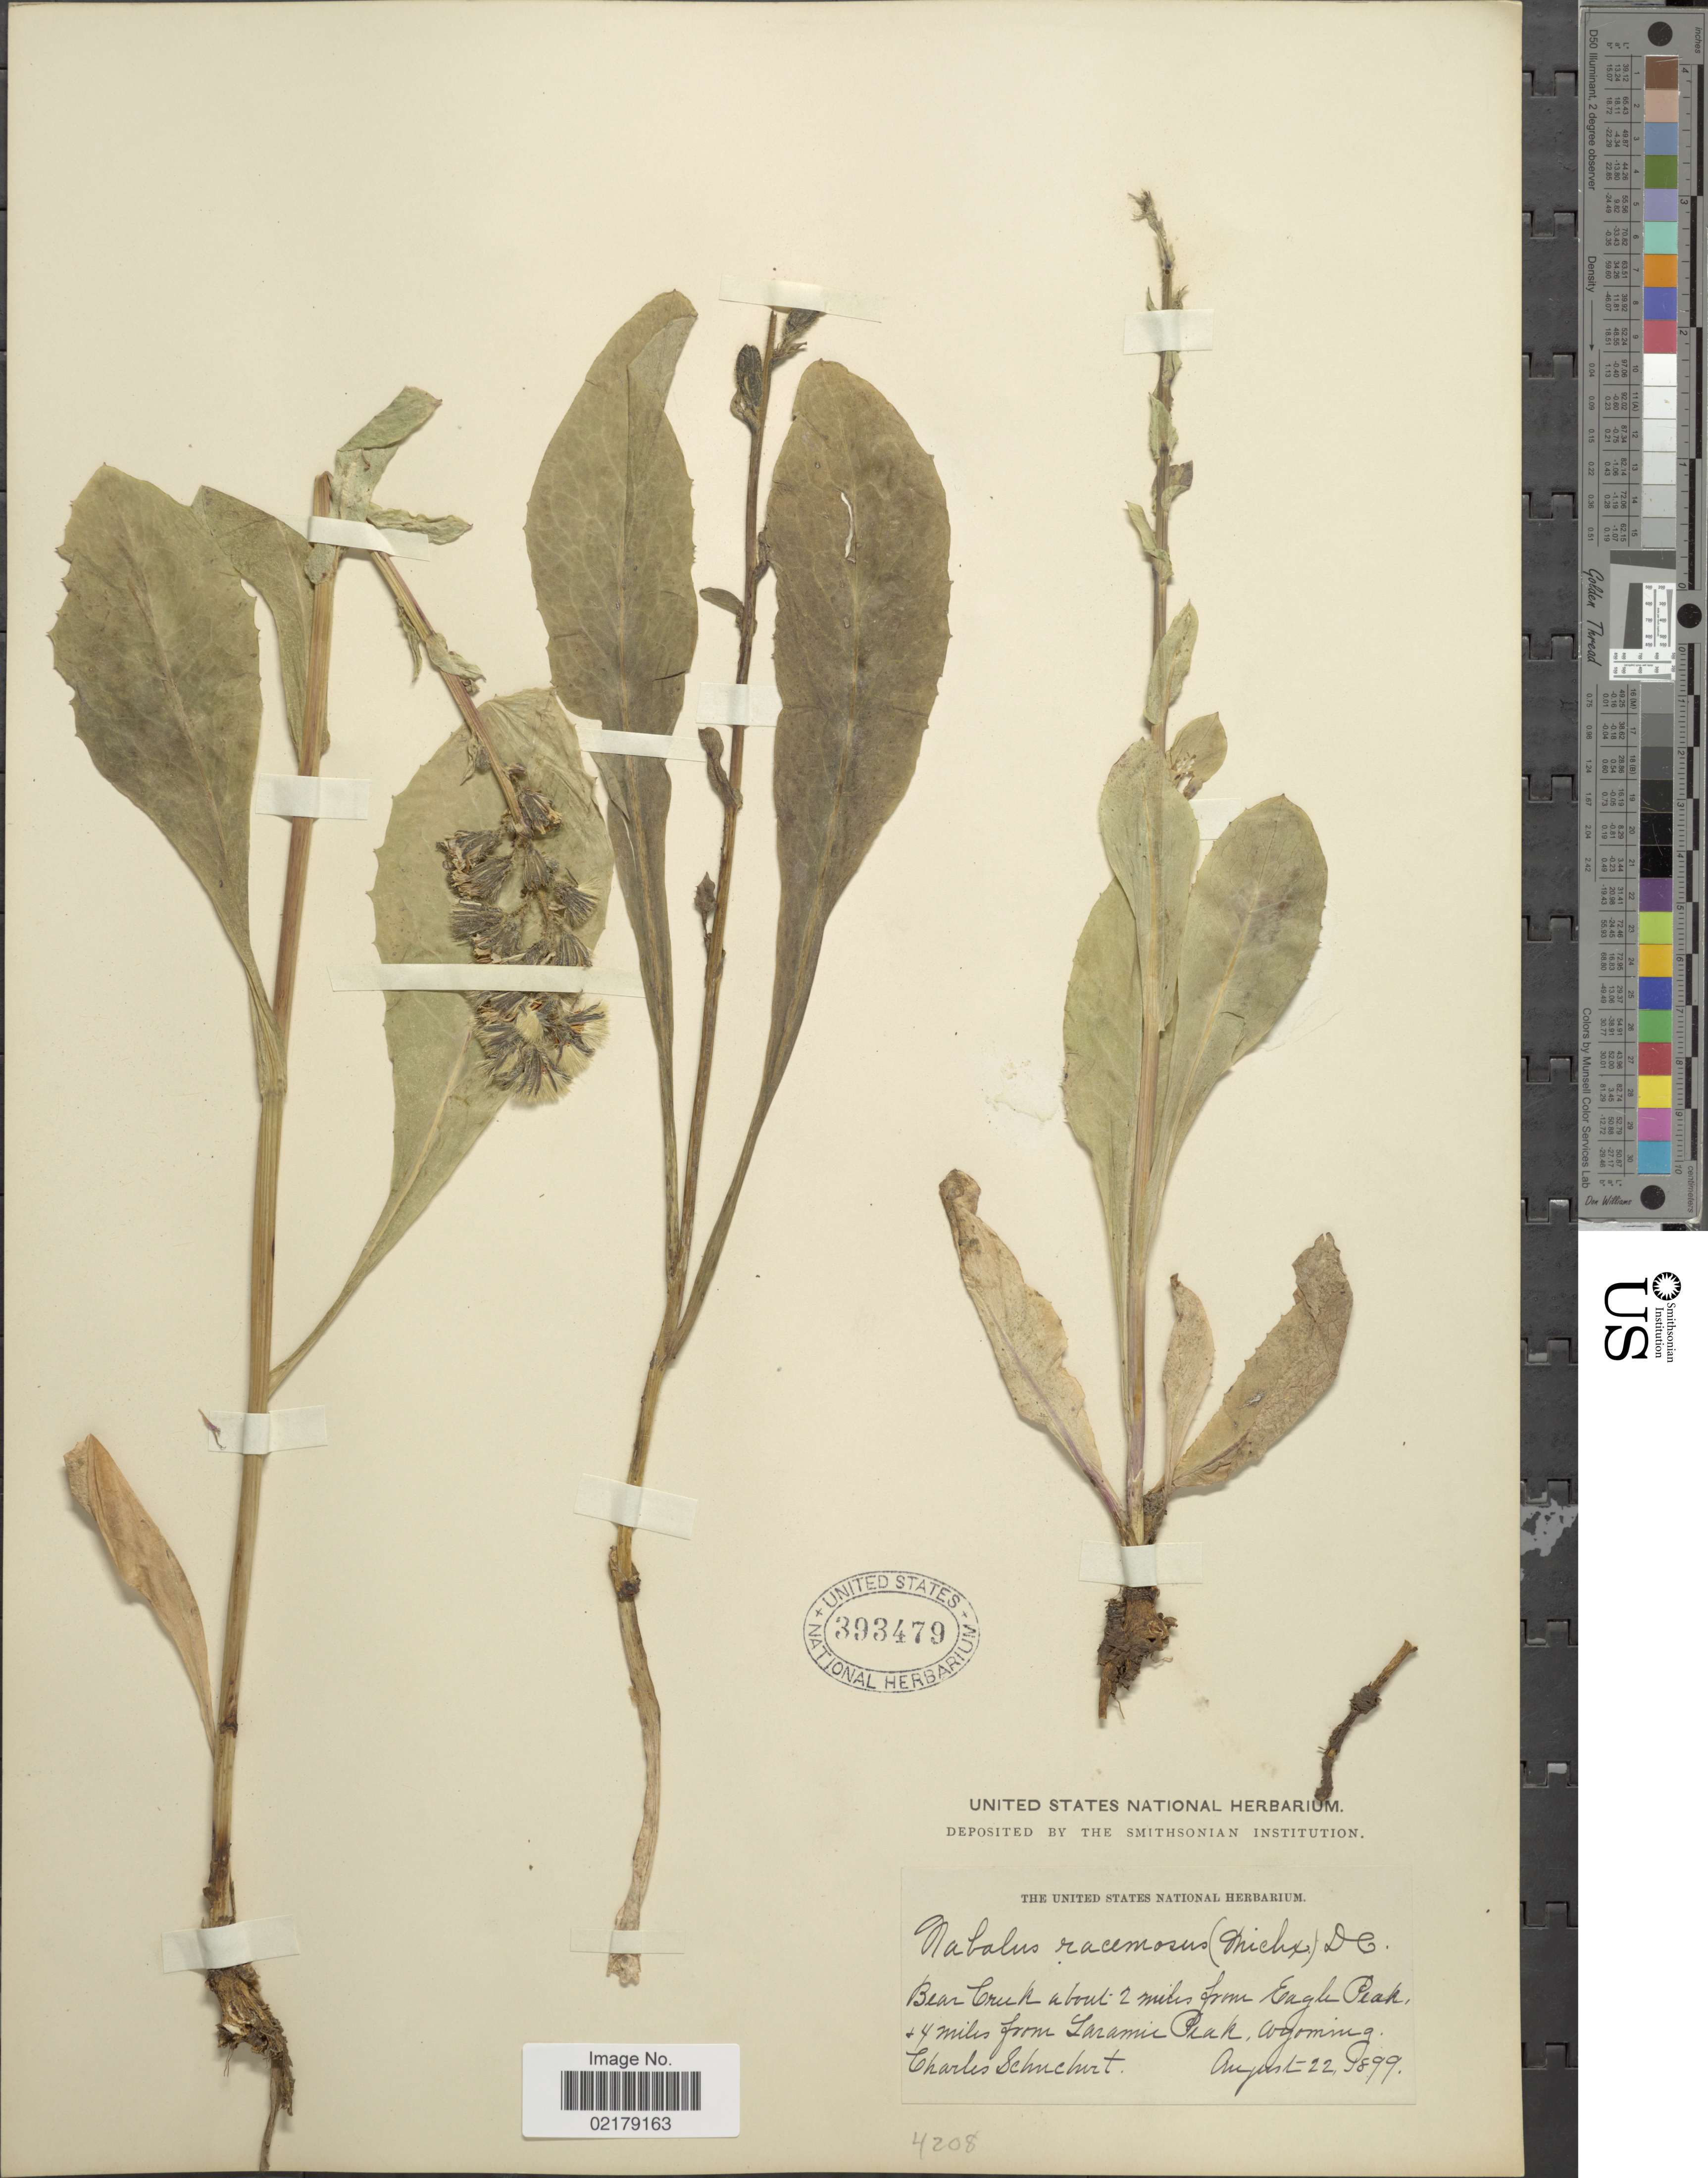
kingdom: Plantae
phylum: Tracheophyta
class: Magnoliopsida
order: Asterales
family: Asteraceae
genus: Nabalus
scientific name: Nabalus racemosus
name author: (Michx.) Hook.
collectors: C. Schuchert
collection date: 1899-08-22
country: United States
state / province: Wyoming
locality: Bear Creek about 2 miles from Eagle Peak, + 4 miles from Larami Peak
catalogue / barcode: US 393479